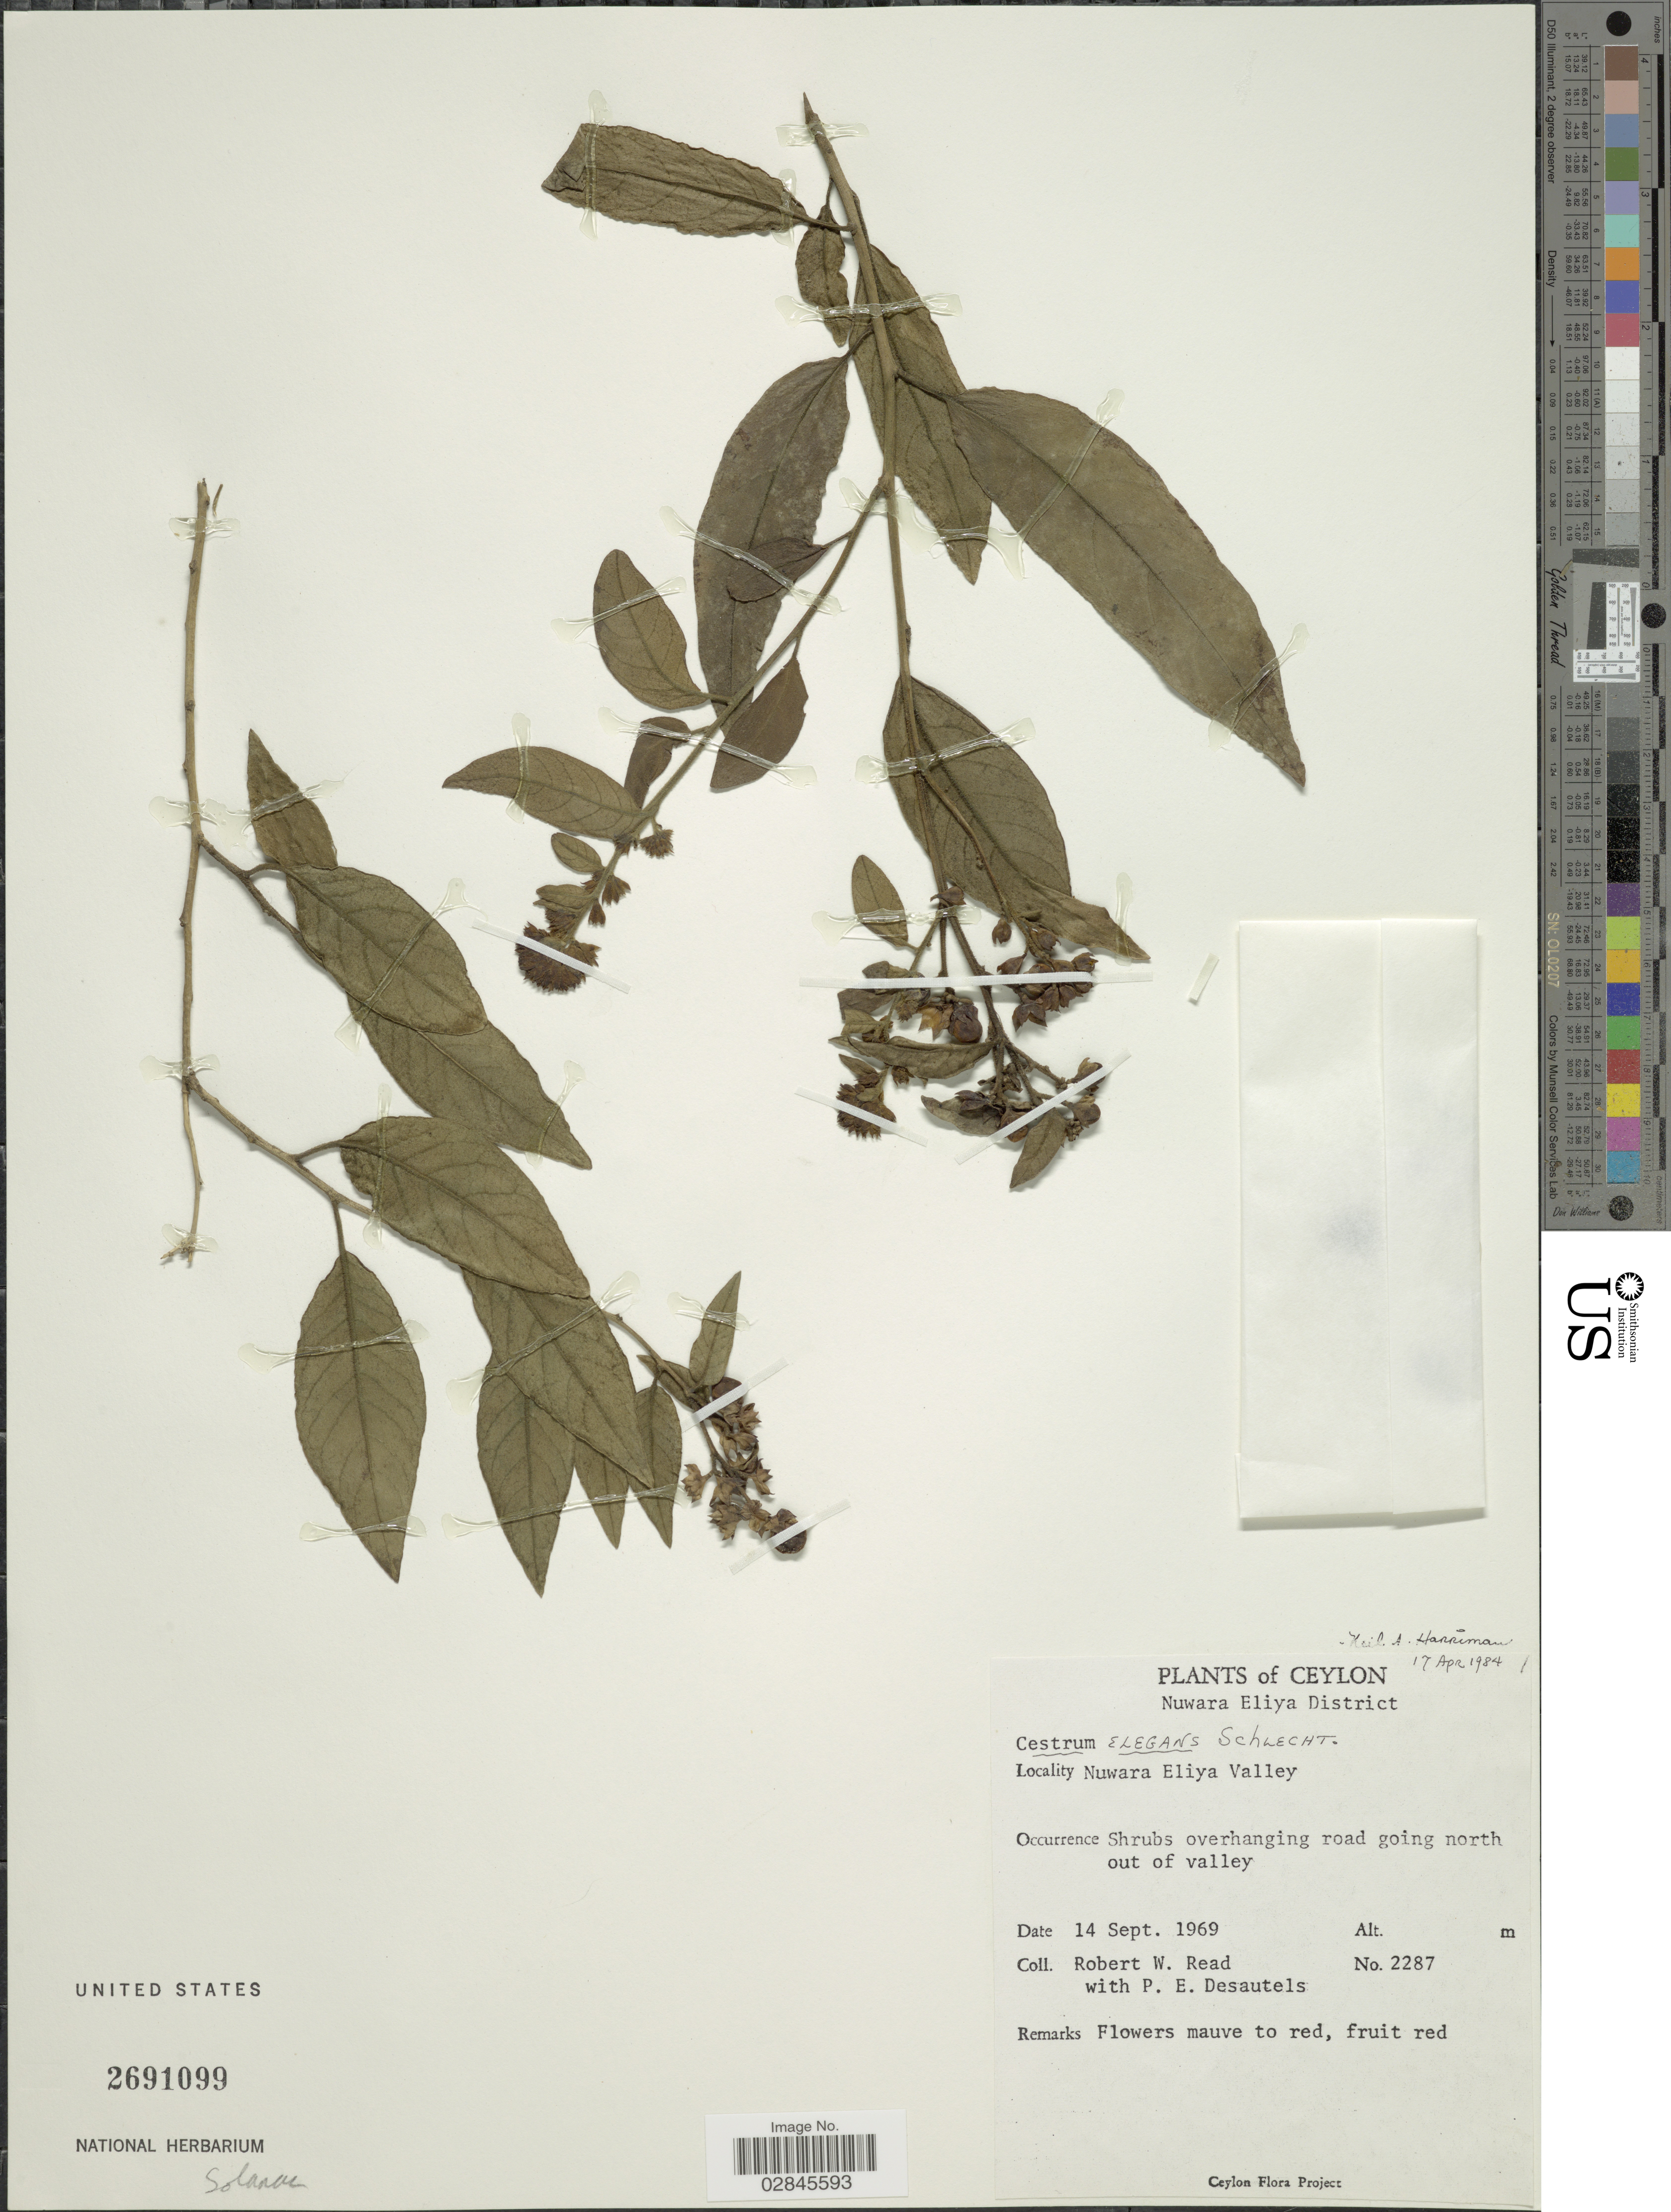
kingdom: Plantae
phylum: Tracheophyta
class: Magnoliopsida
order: Solanales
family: Solanaceae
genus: Cestrum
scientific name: Cestrum elegans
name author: (Brongn.) Schltdl.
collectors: R. W. Read & P. Desautels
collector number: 2287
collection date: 1969-09-14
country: Sri Lanka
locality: Ceylon. Nuwara Eliya District. Nuwara Eliya Valley.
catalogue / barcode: US 2691099